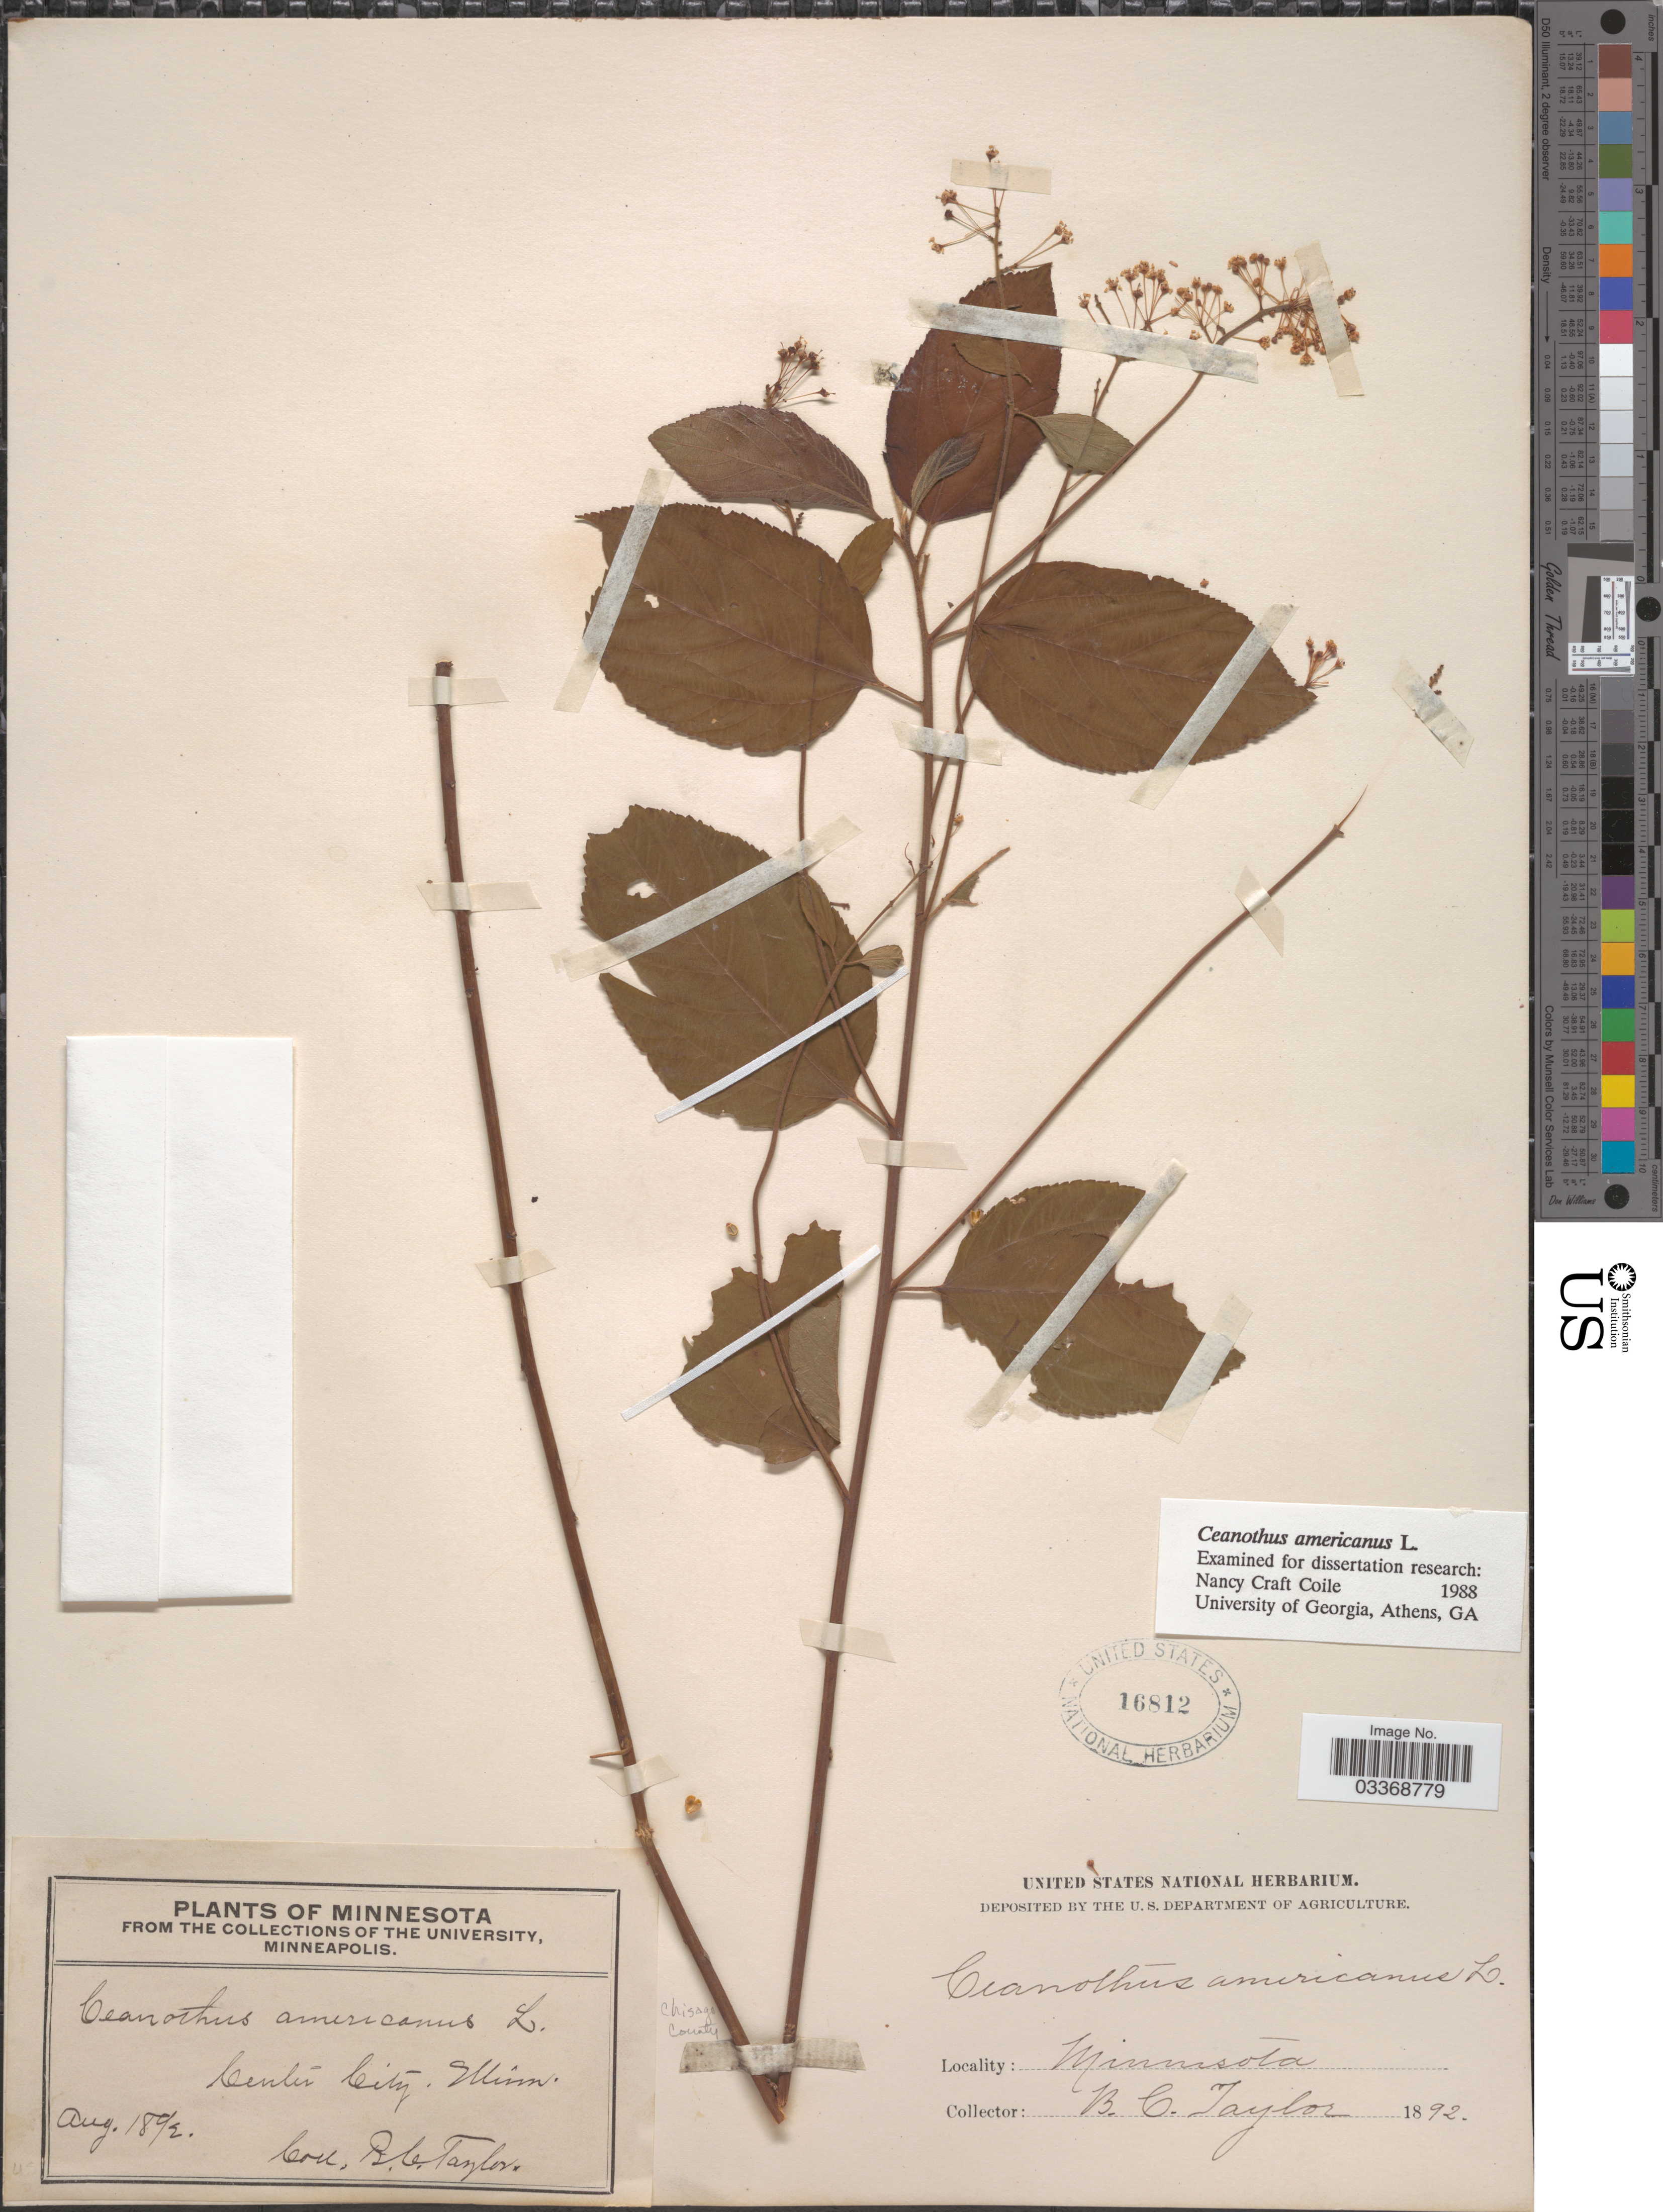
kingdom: Plantae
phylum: Tracheophyta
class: Magnoliopsida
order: Rosales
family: Rhamnaceae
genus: Ceanothus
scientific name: Ceanothus americanus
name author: L.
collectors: B. C. Taylor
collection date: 1892-08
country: United States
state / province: Minnesota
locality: Center City. Chisago County.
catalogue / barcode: US 16812